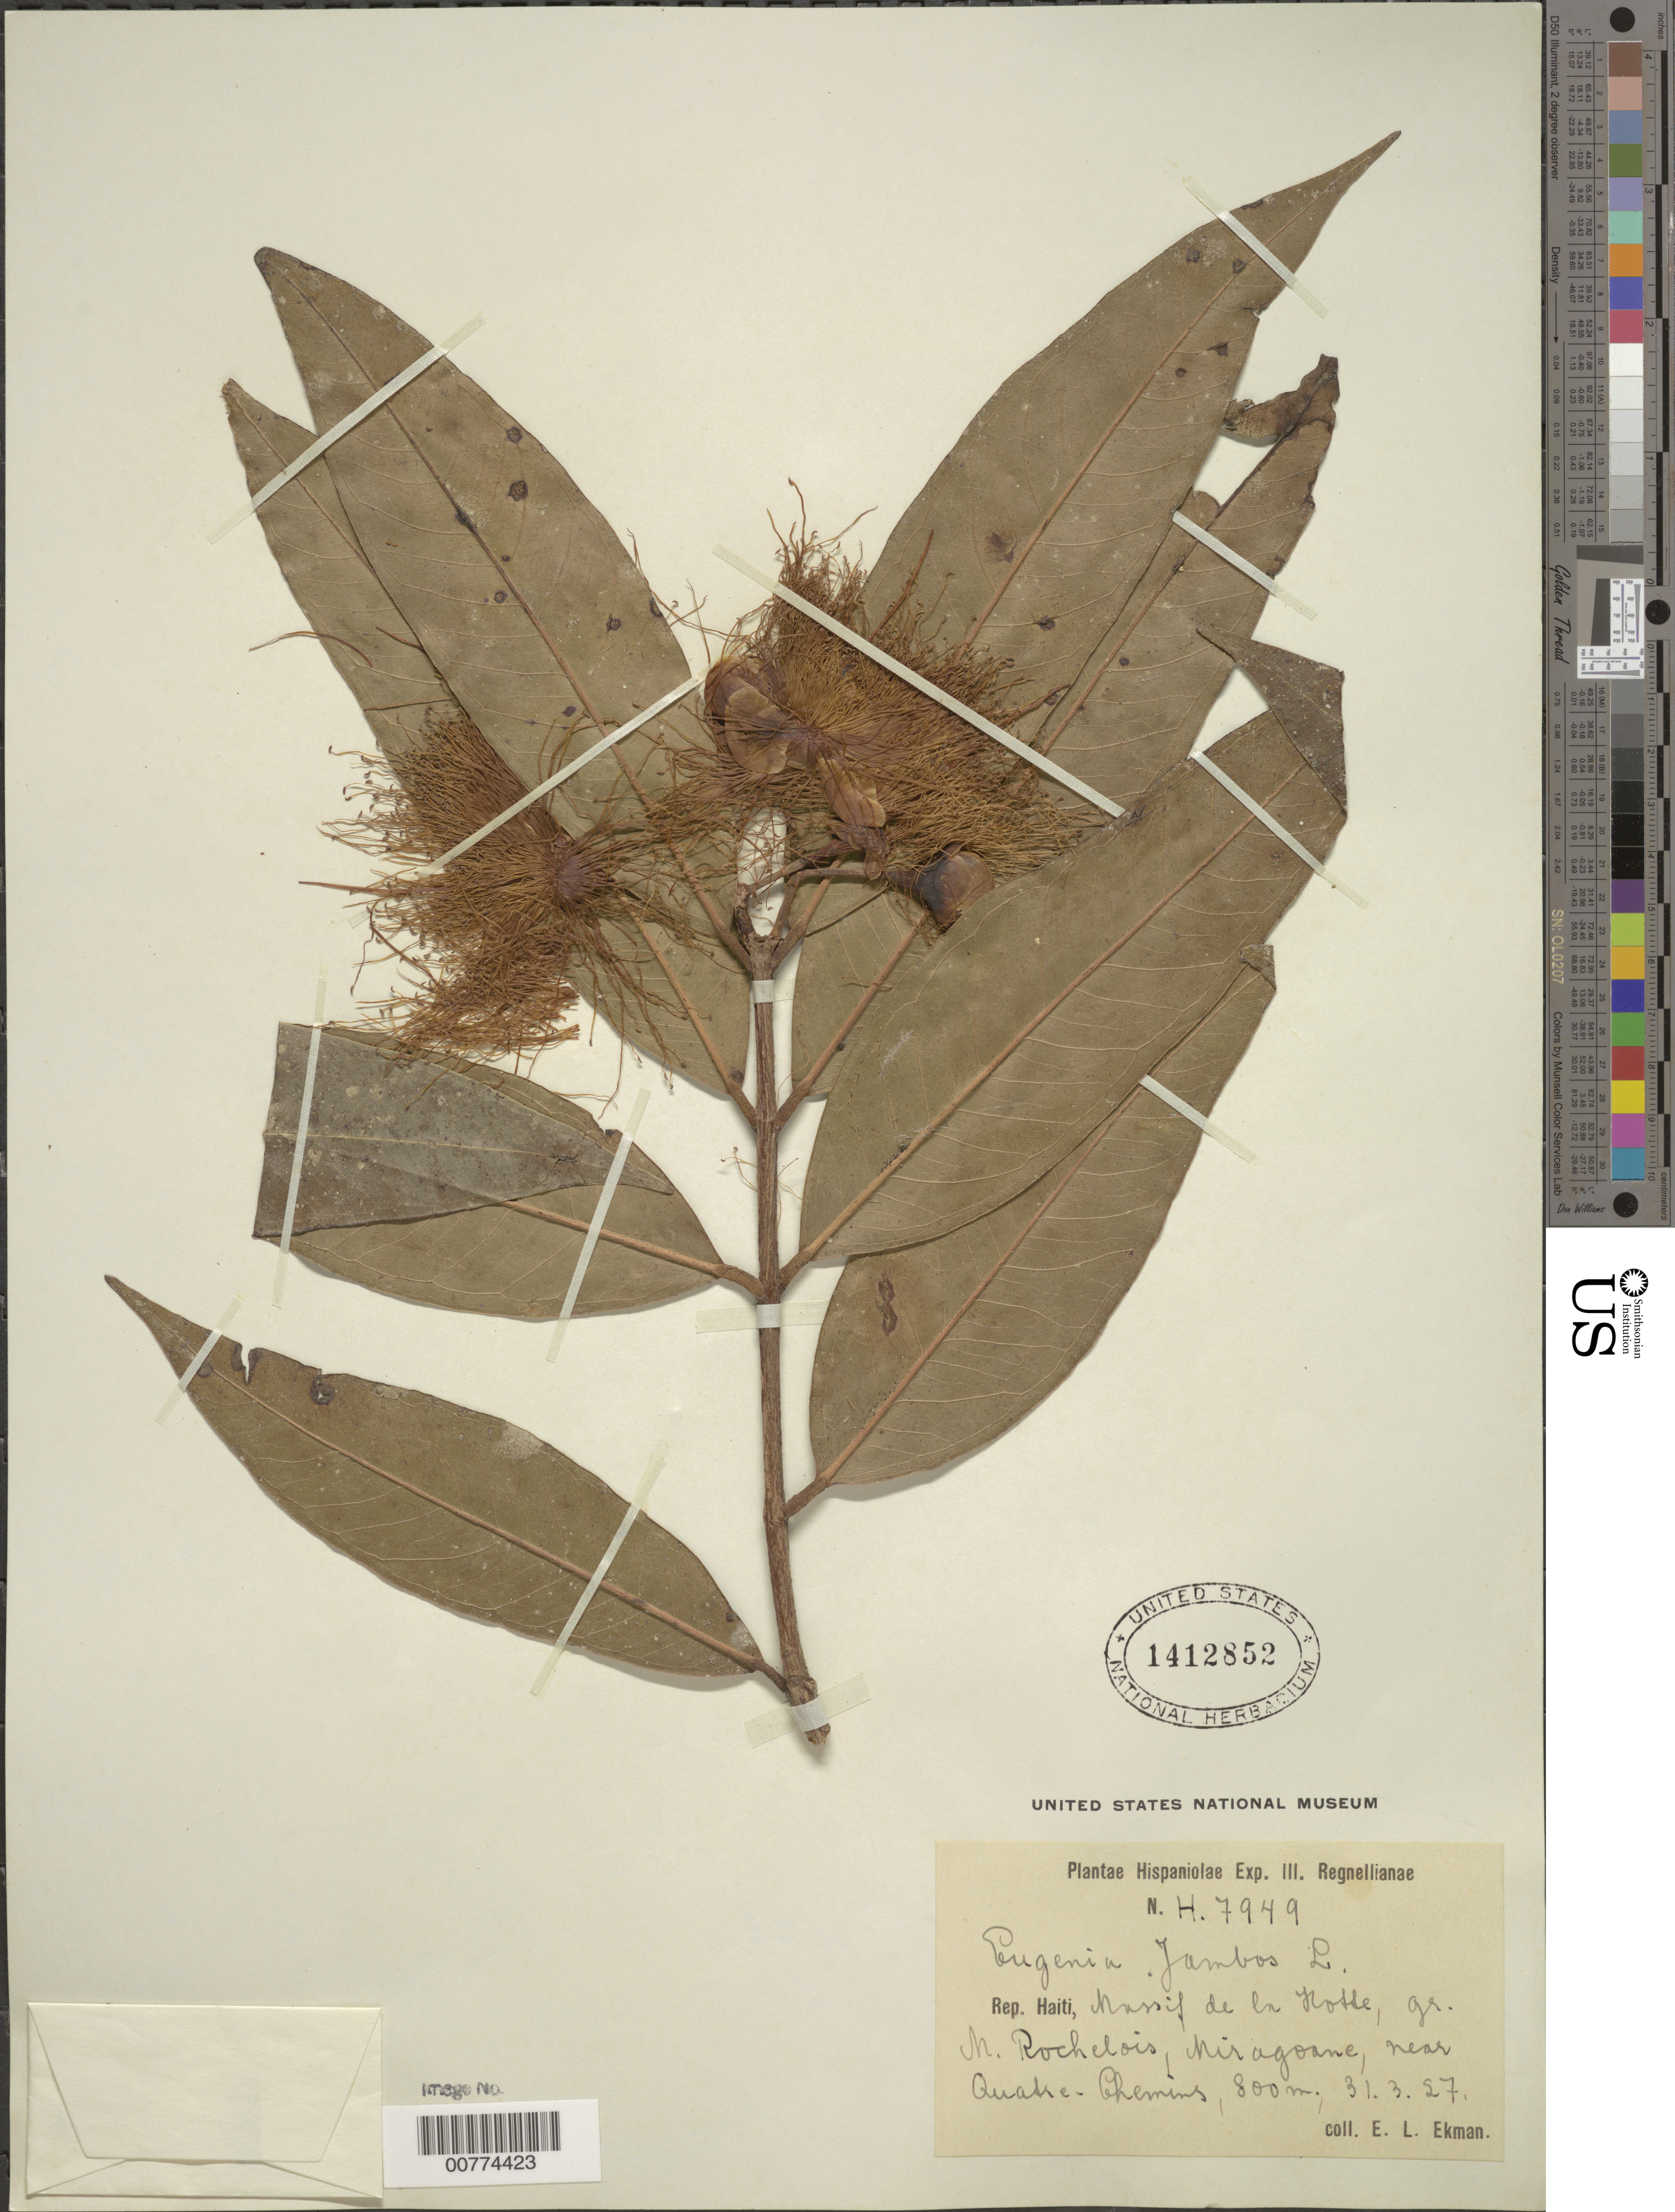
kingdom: Plantae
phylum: Tracheophyta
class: Magnoliopsida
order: Myrtales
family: Myrtaceae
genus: Syzygium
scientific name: Syzygium jambos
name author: (L.) Alston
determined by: Strong, Mark T., (BOT), Smithsonian Institution - National Museum of Natural History (UNITED STATES)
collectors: E. L. Ekman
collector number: H 7949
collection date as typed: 31 Mar 1927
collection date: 1927-03-31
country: Haiti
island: Hispaniola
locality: Massif de la Hotte, Gr. M. Rochelois, Miragoane, near Quatre-Chemìnes.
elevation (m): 800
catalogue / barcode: US 1412852